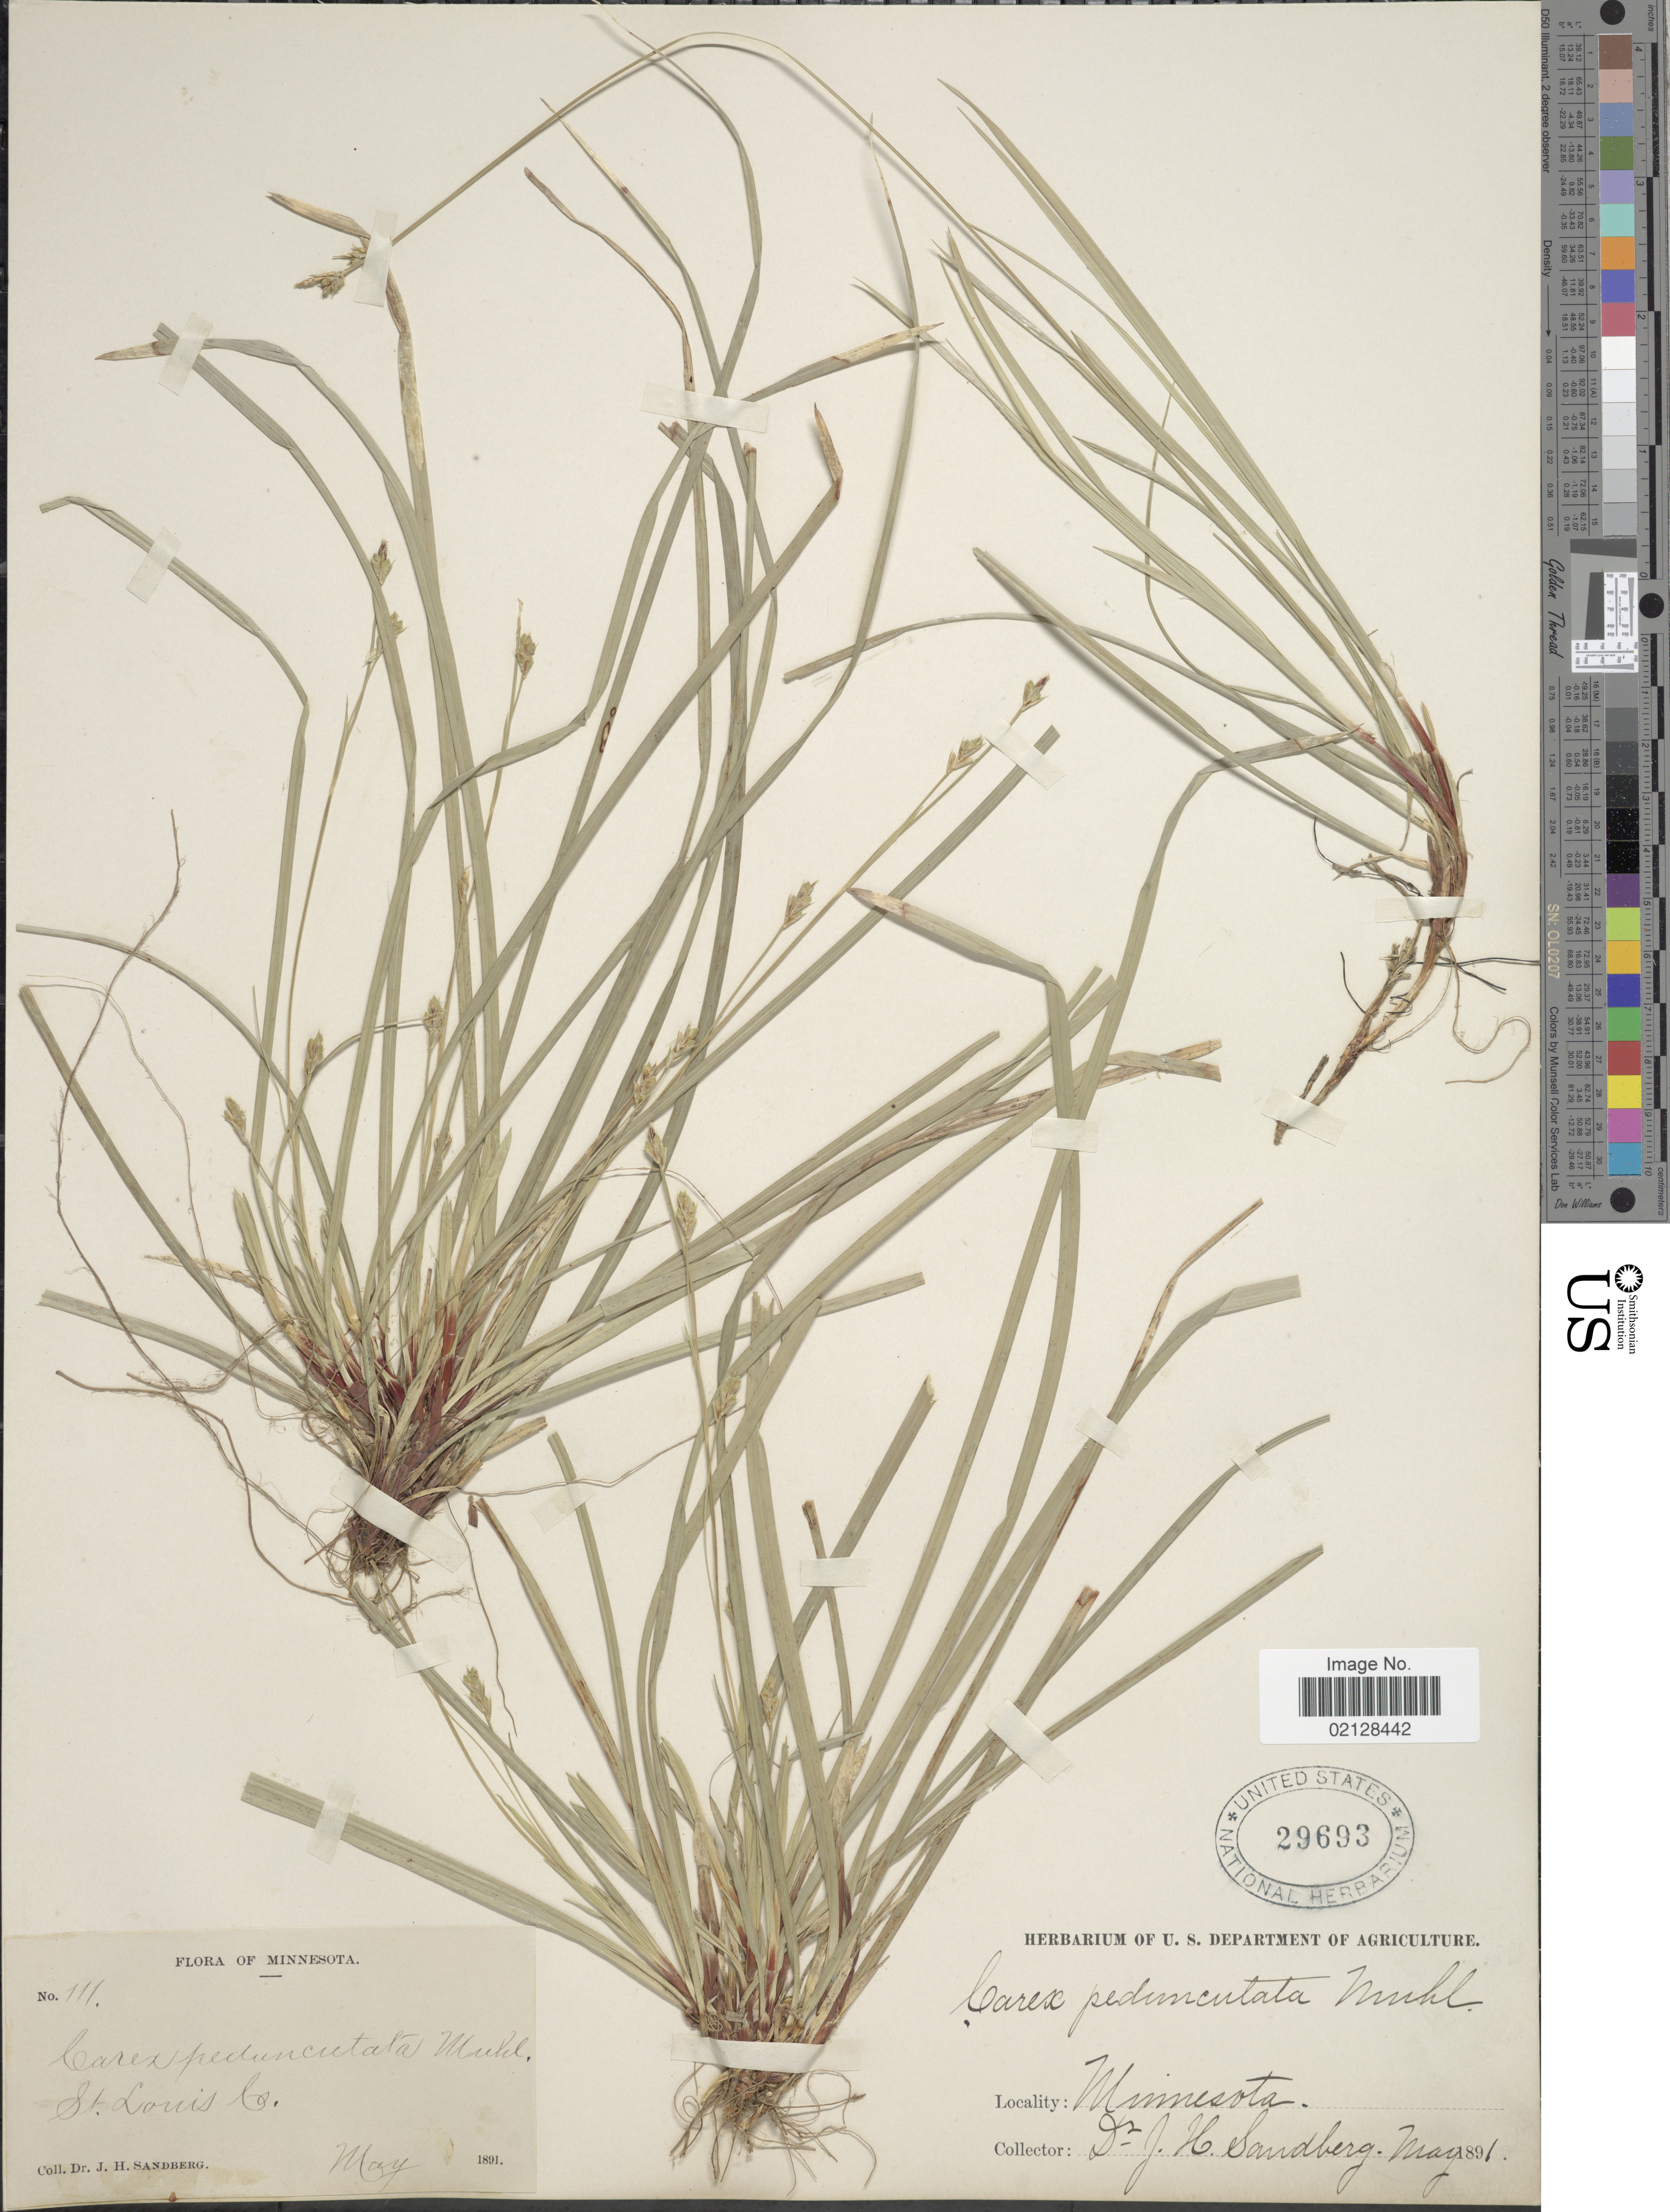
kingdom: Plantae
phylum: Tracheophyta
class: Liliopsida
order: Poales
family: Cyperaceae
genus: Carex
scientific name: Carex pedunculata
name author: Muhl. ex Willd.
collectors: J. H. Sandberg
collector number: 111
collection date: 1891-05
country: United States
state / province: Minnesota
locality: St. Louis Co.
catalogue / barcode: US 29693